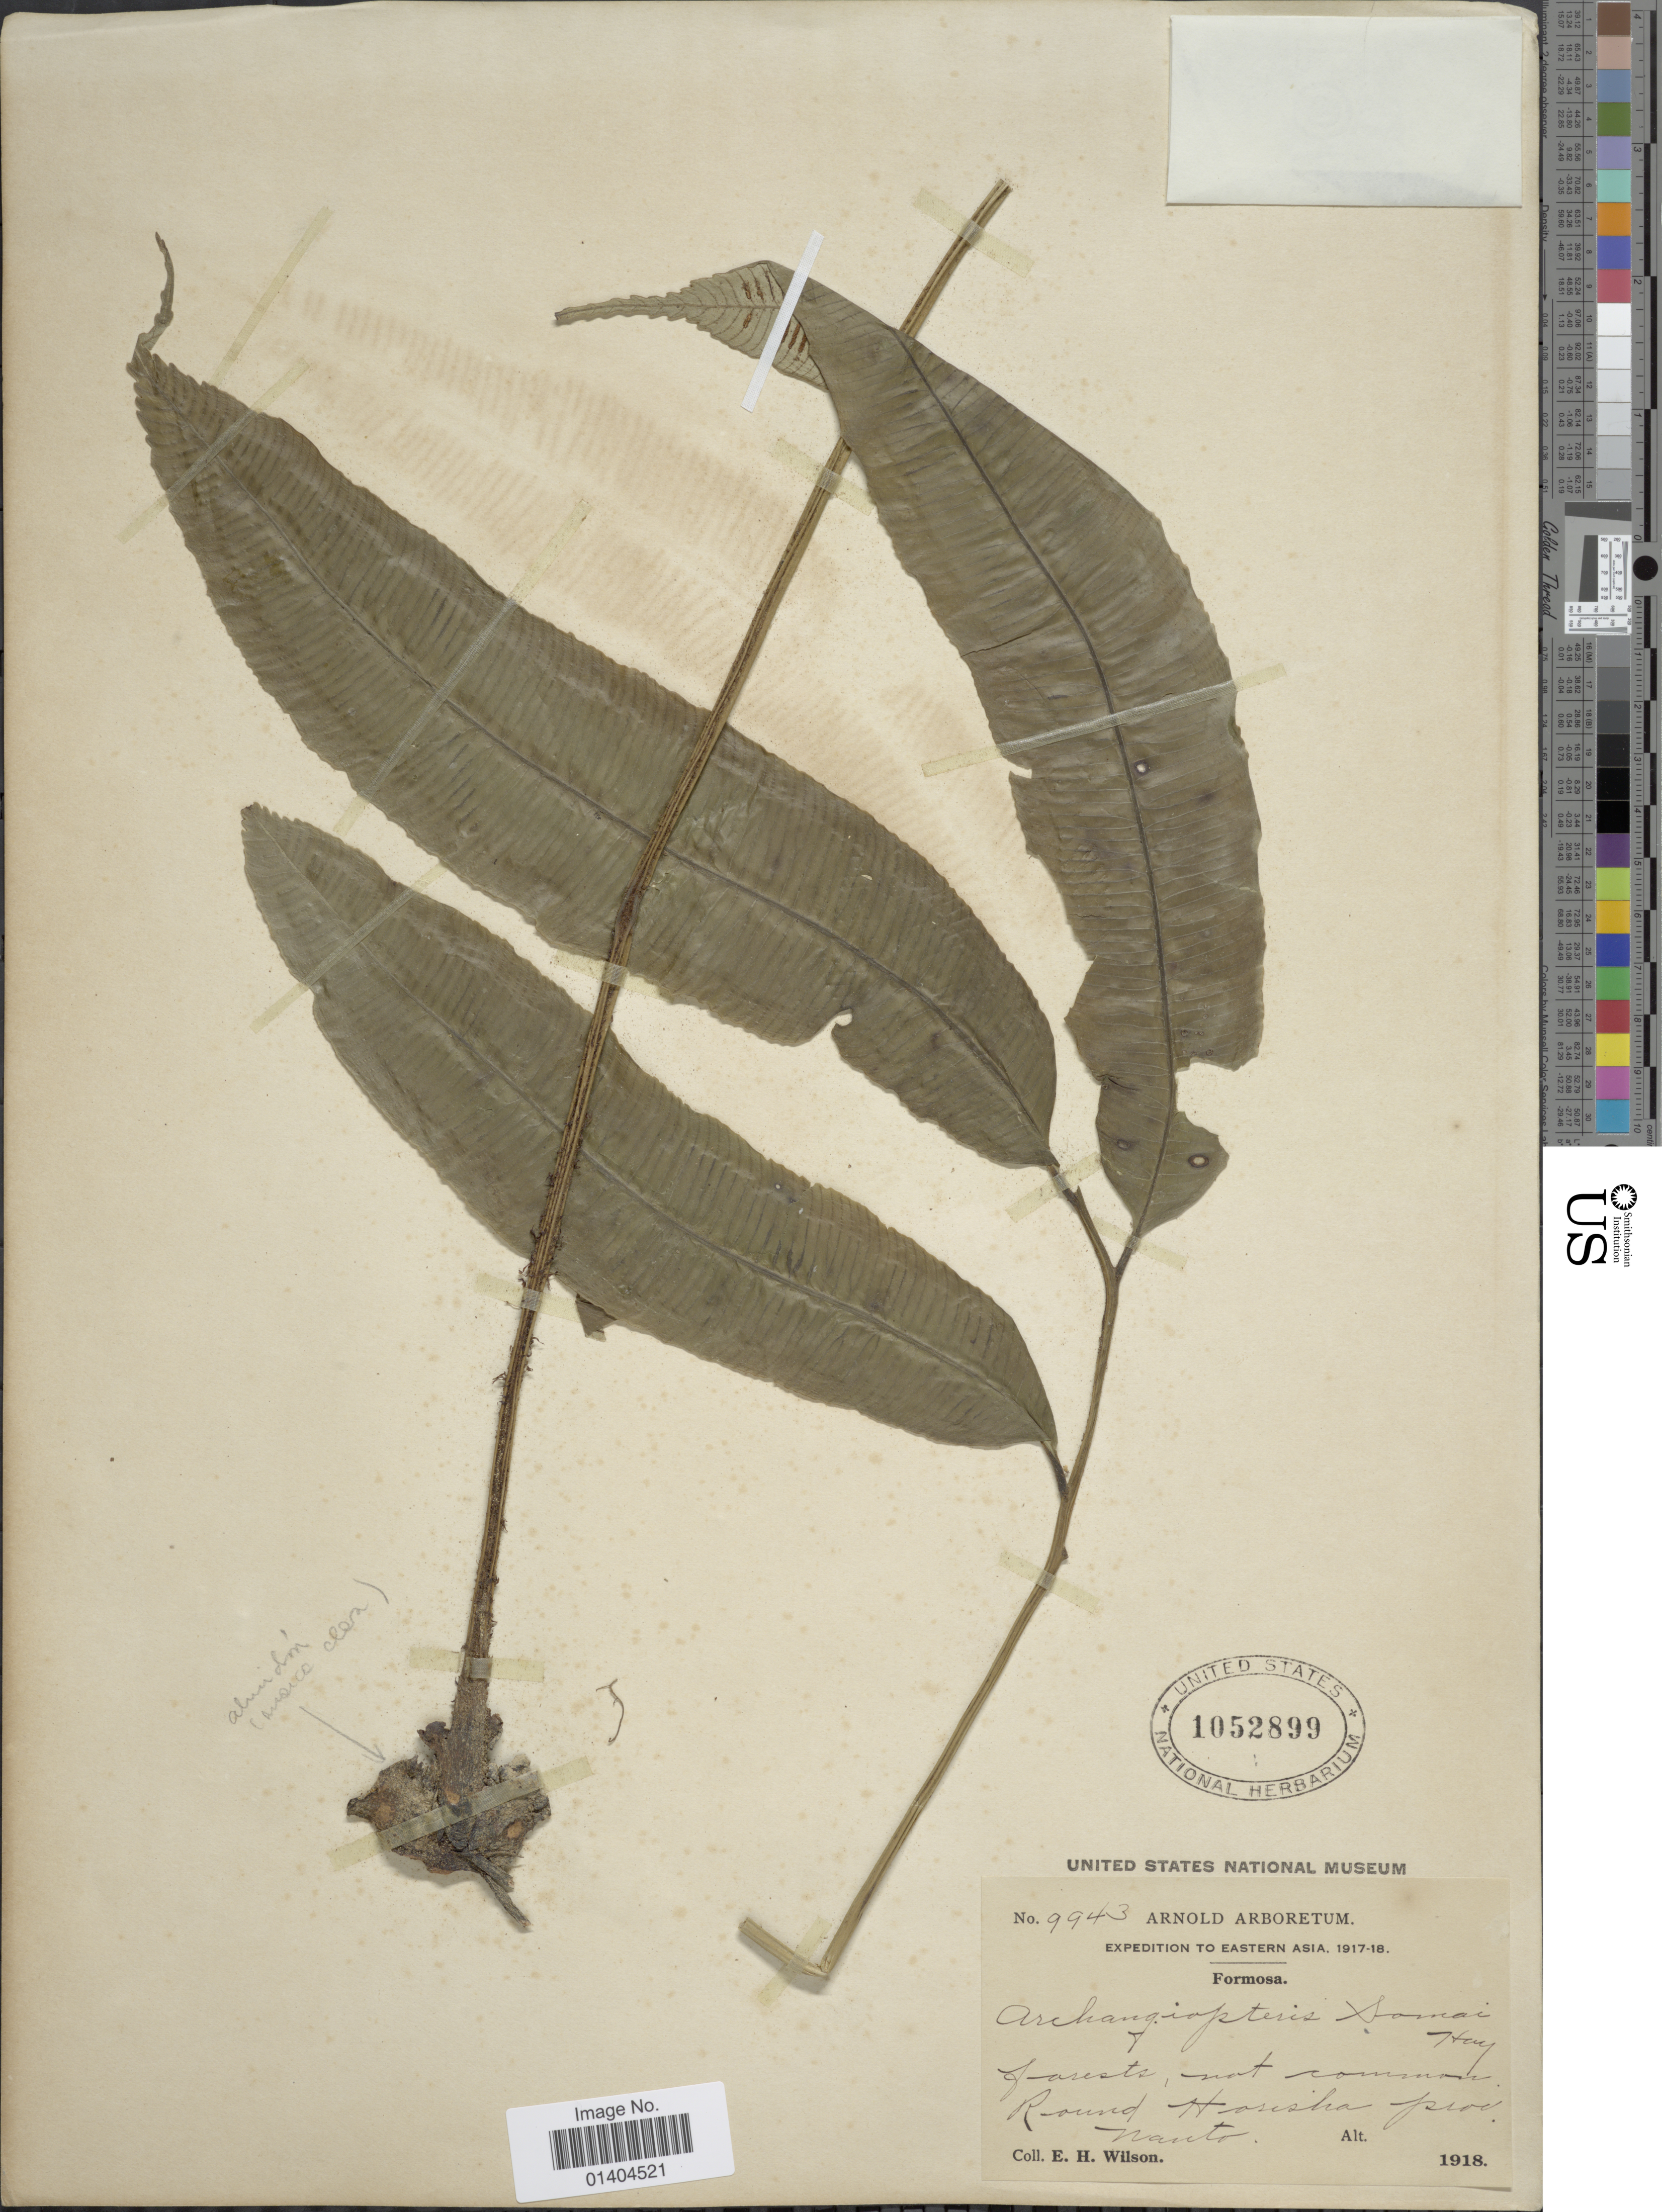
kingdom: Plantae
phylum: Tracheophyta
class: Polypodiopsida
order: Marattiales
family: Marattiaceae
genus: Angiopteris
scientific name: Angiopteris somae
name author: (Hayata) Makino & Nemoto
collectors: E. H. Wilson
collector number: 9943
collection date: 1918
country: Taiwan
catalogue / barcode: US 1052899